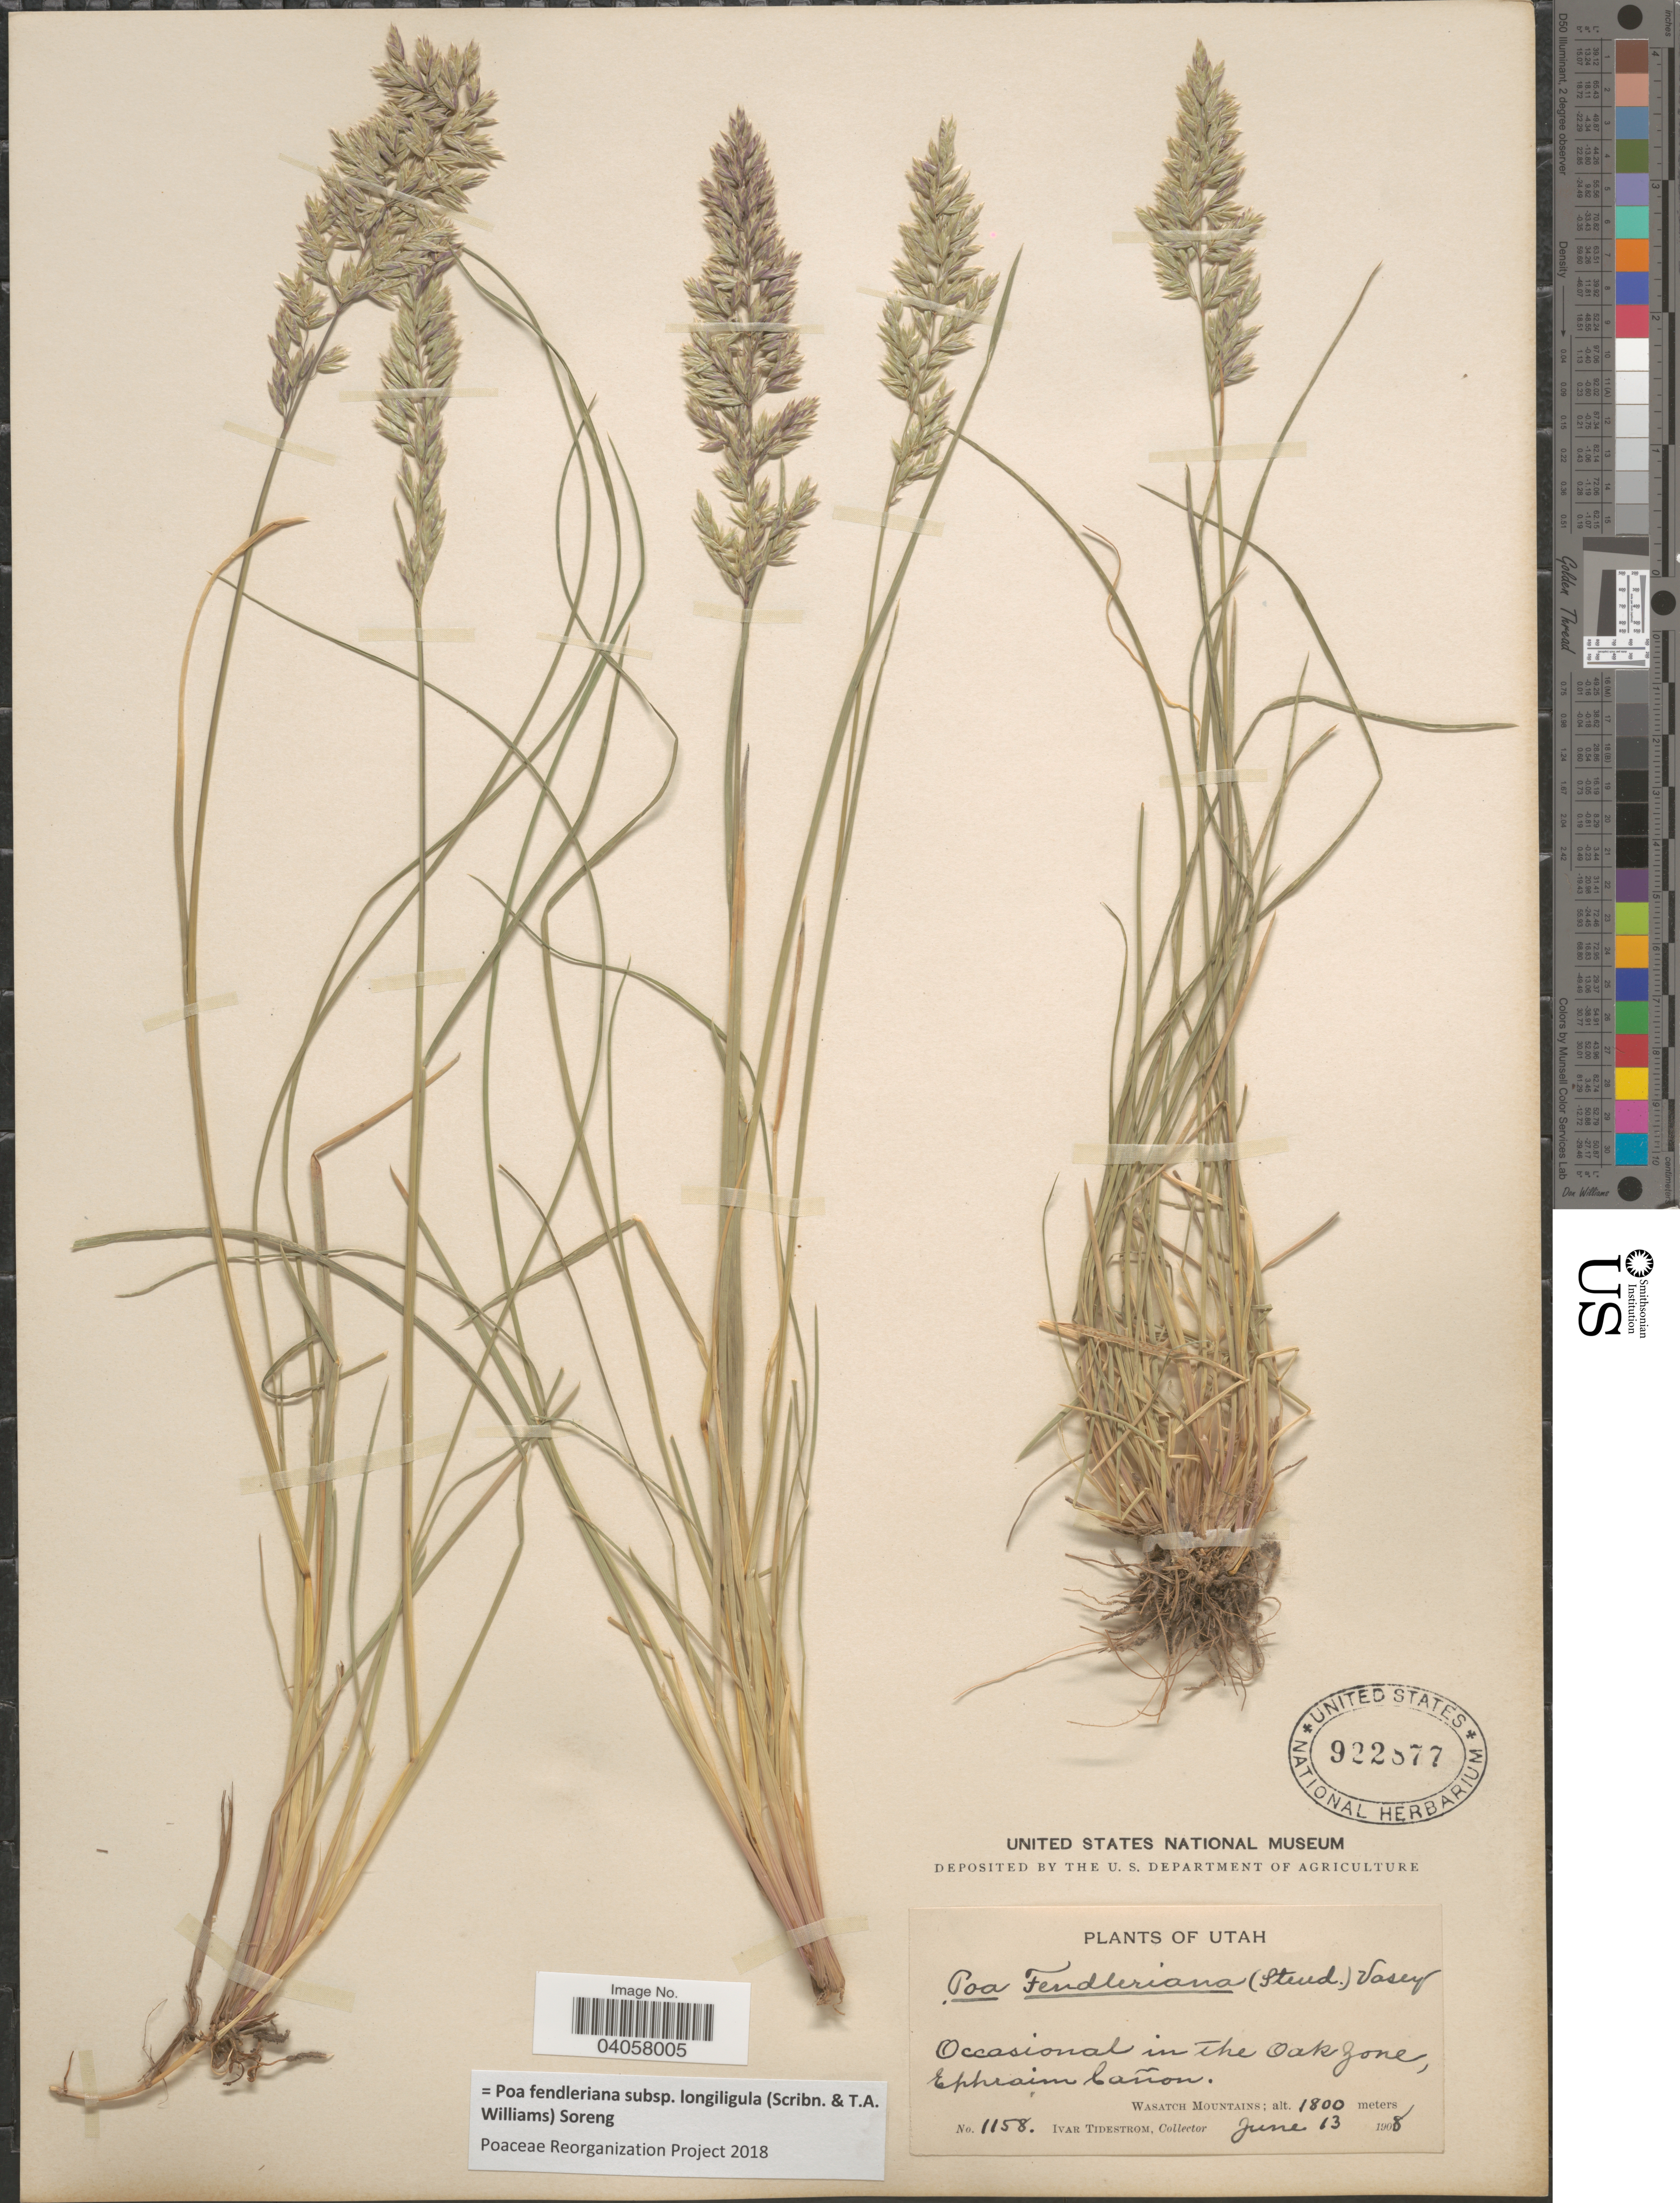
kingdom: Plantae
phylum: Tracheophyta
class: Liliopsida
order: Poales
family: Poaceae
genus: Poa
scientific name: Poa fendleriana subsp. longiligula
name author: (Scribn. & T.A. Williams) Soreng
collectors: I. F. Tidestrom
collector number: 1158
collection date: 1908-06-13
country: United States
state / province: Utah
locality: In the Oak Zone, Ephraim Cañon. Wasatch Mountains.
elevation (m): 1800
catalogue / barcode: US 922877